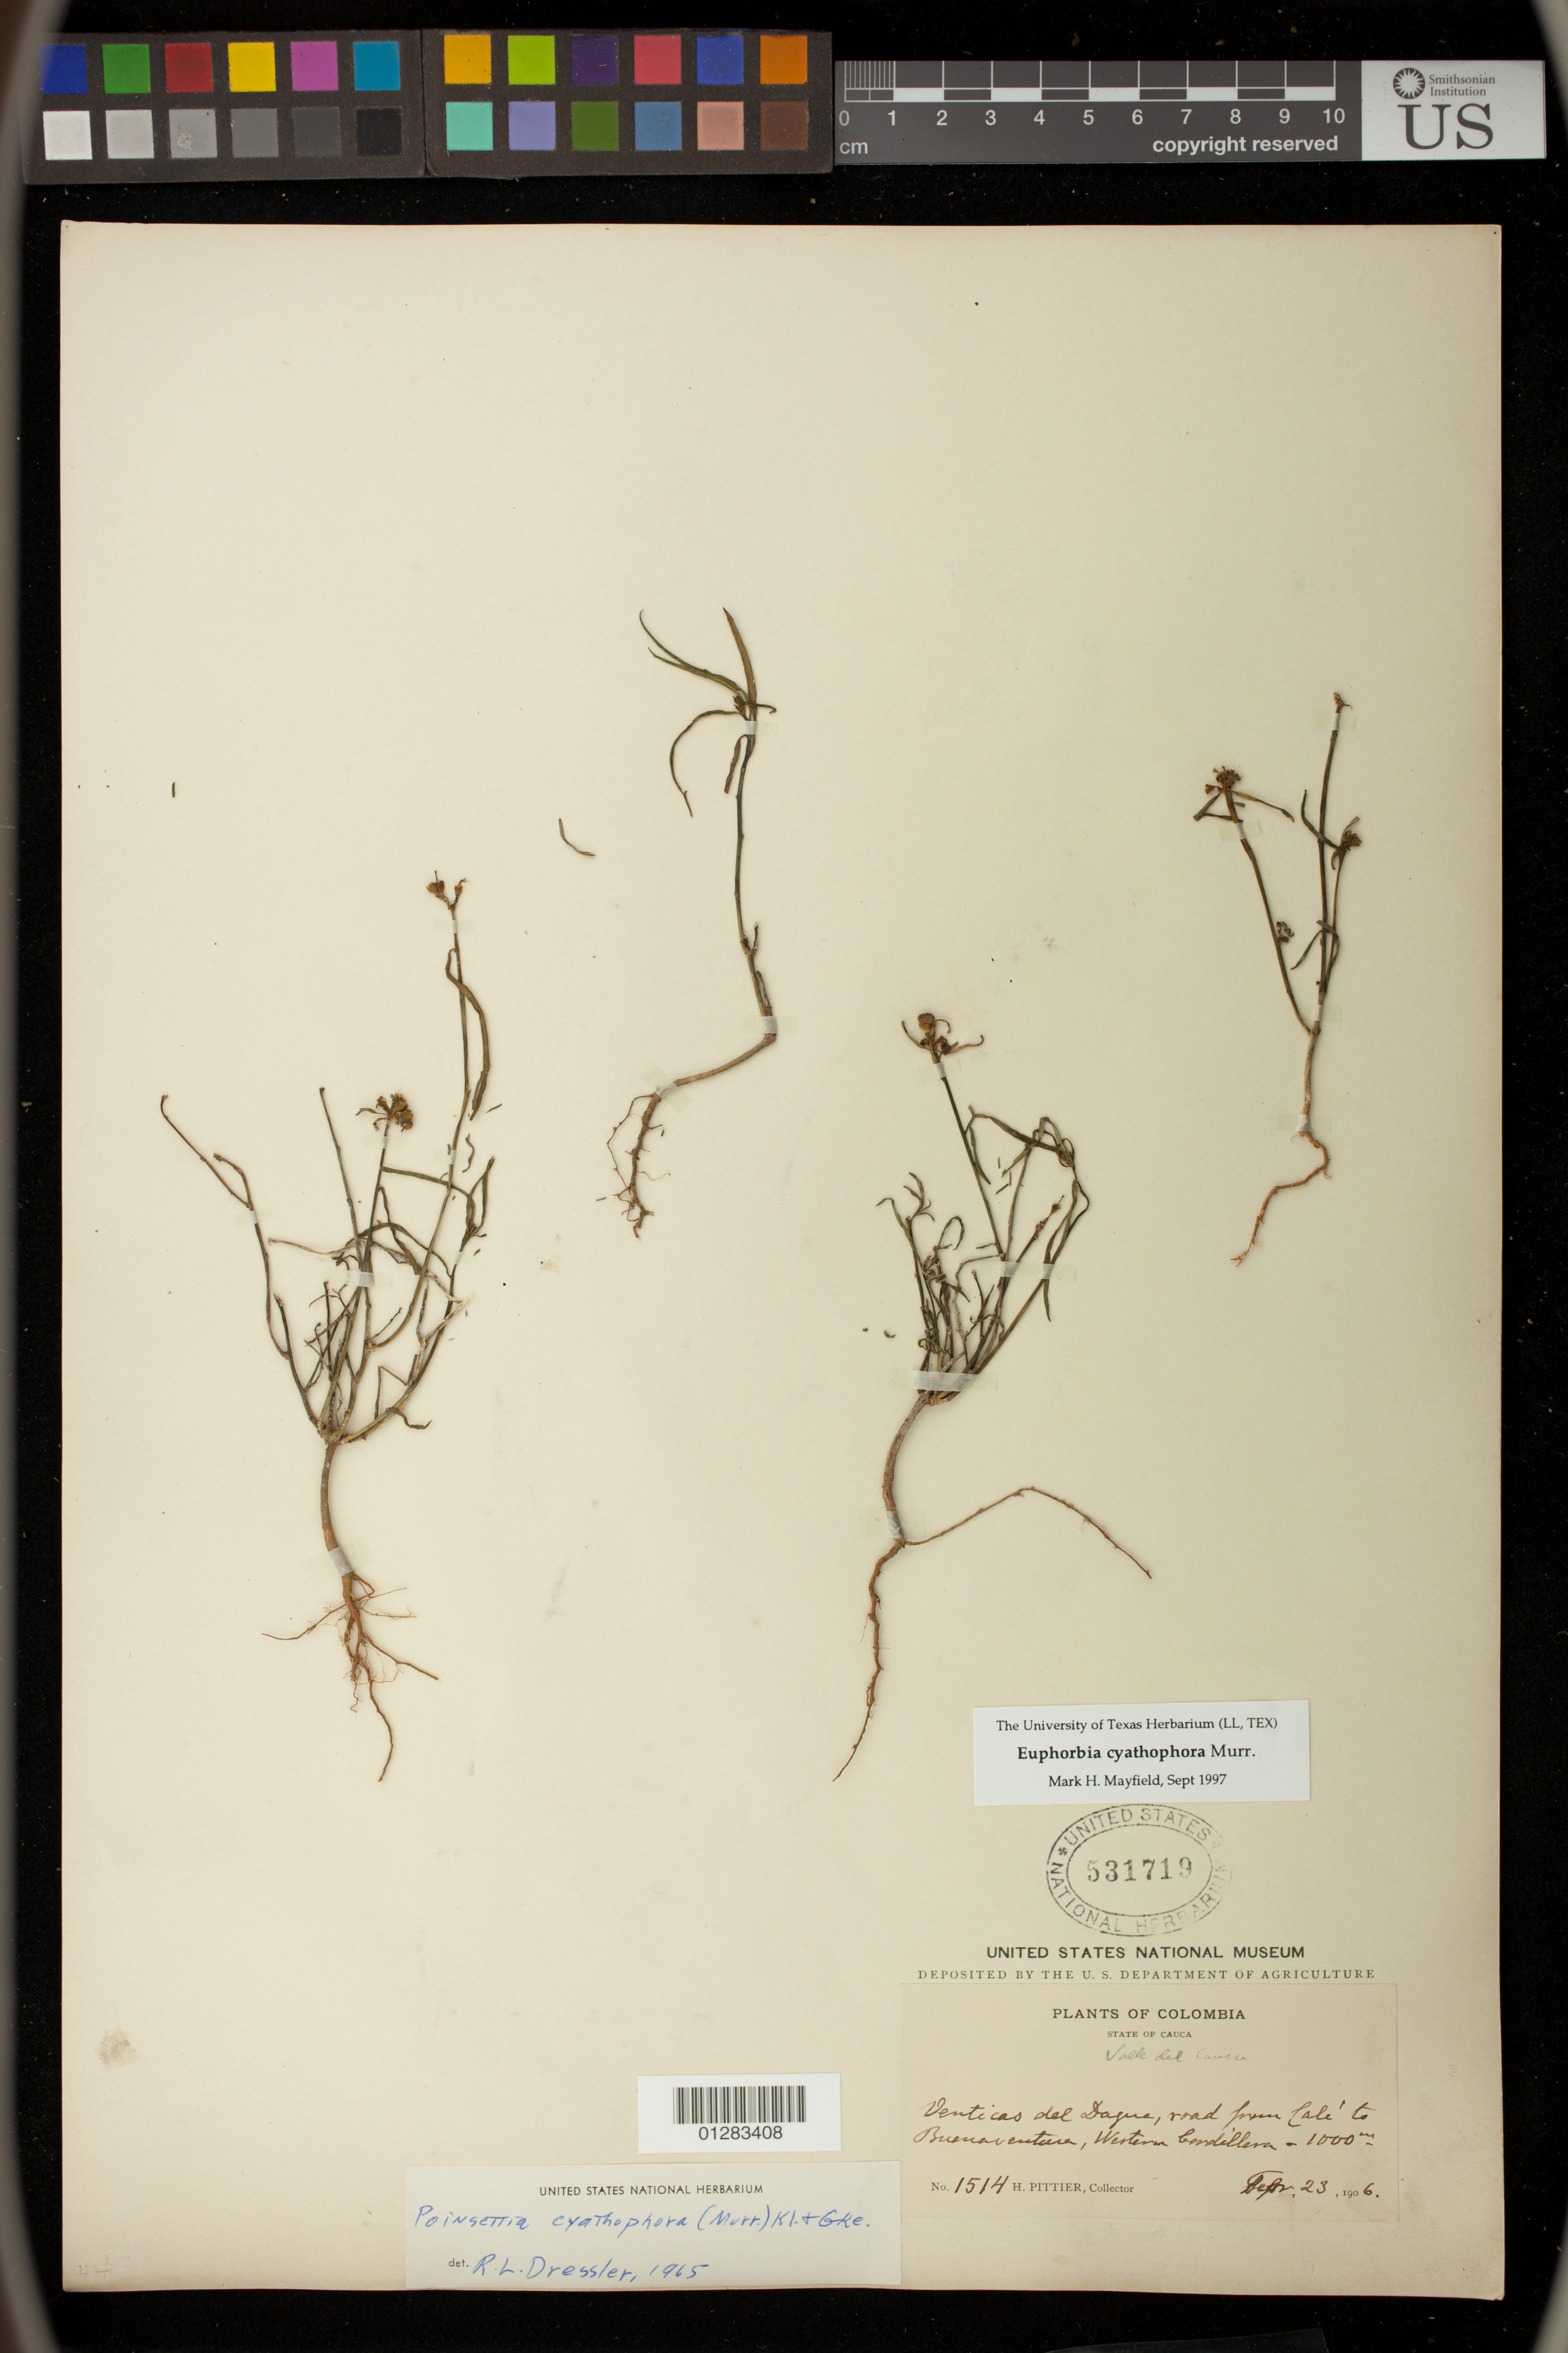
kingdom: Plantae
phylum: Tracheophyta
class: Magnoliopsida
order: Malpighiales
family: Euphorbiaceae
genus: Euphorbia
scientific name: Euphorbia heterophylla var. cyathophora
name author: (Murr.) Griseb.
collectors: H. F. Pittier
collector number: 1514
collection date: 1906-09-23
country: Colombia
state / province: Valle del Cauca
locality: Venticas del Dagua, road from Cale' to Buenaventura, Western Cordillera, State of Cauca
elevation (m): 1000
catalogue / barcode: US 531719